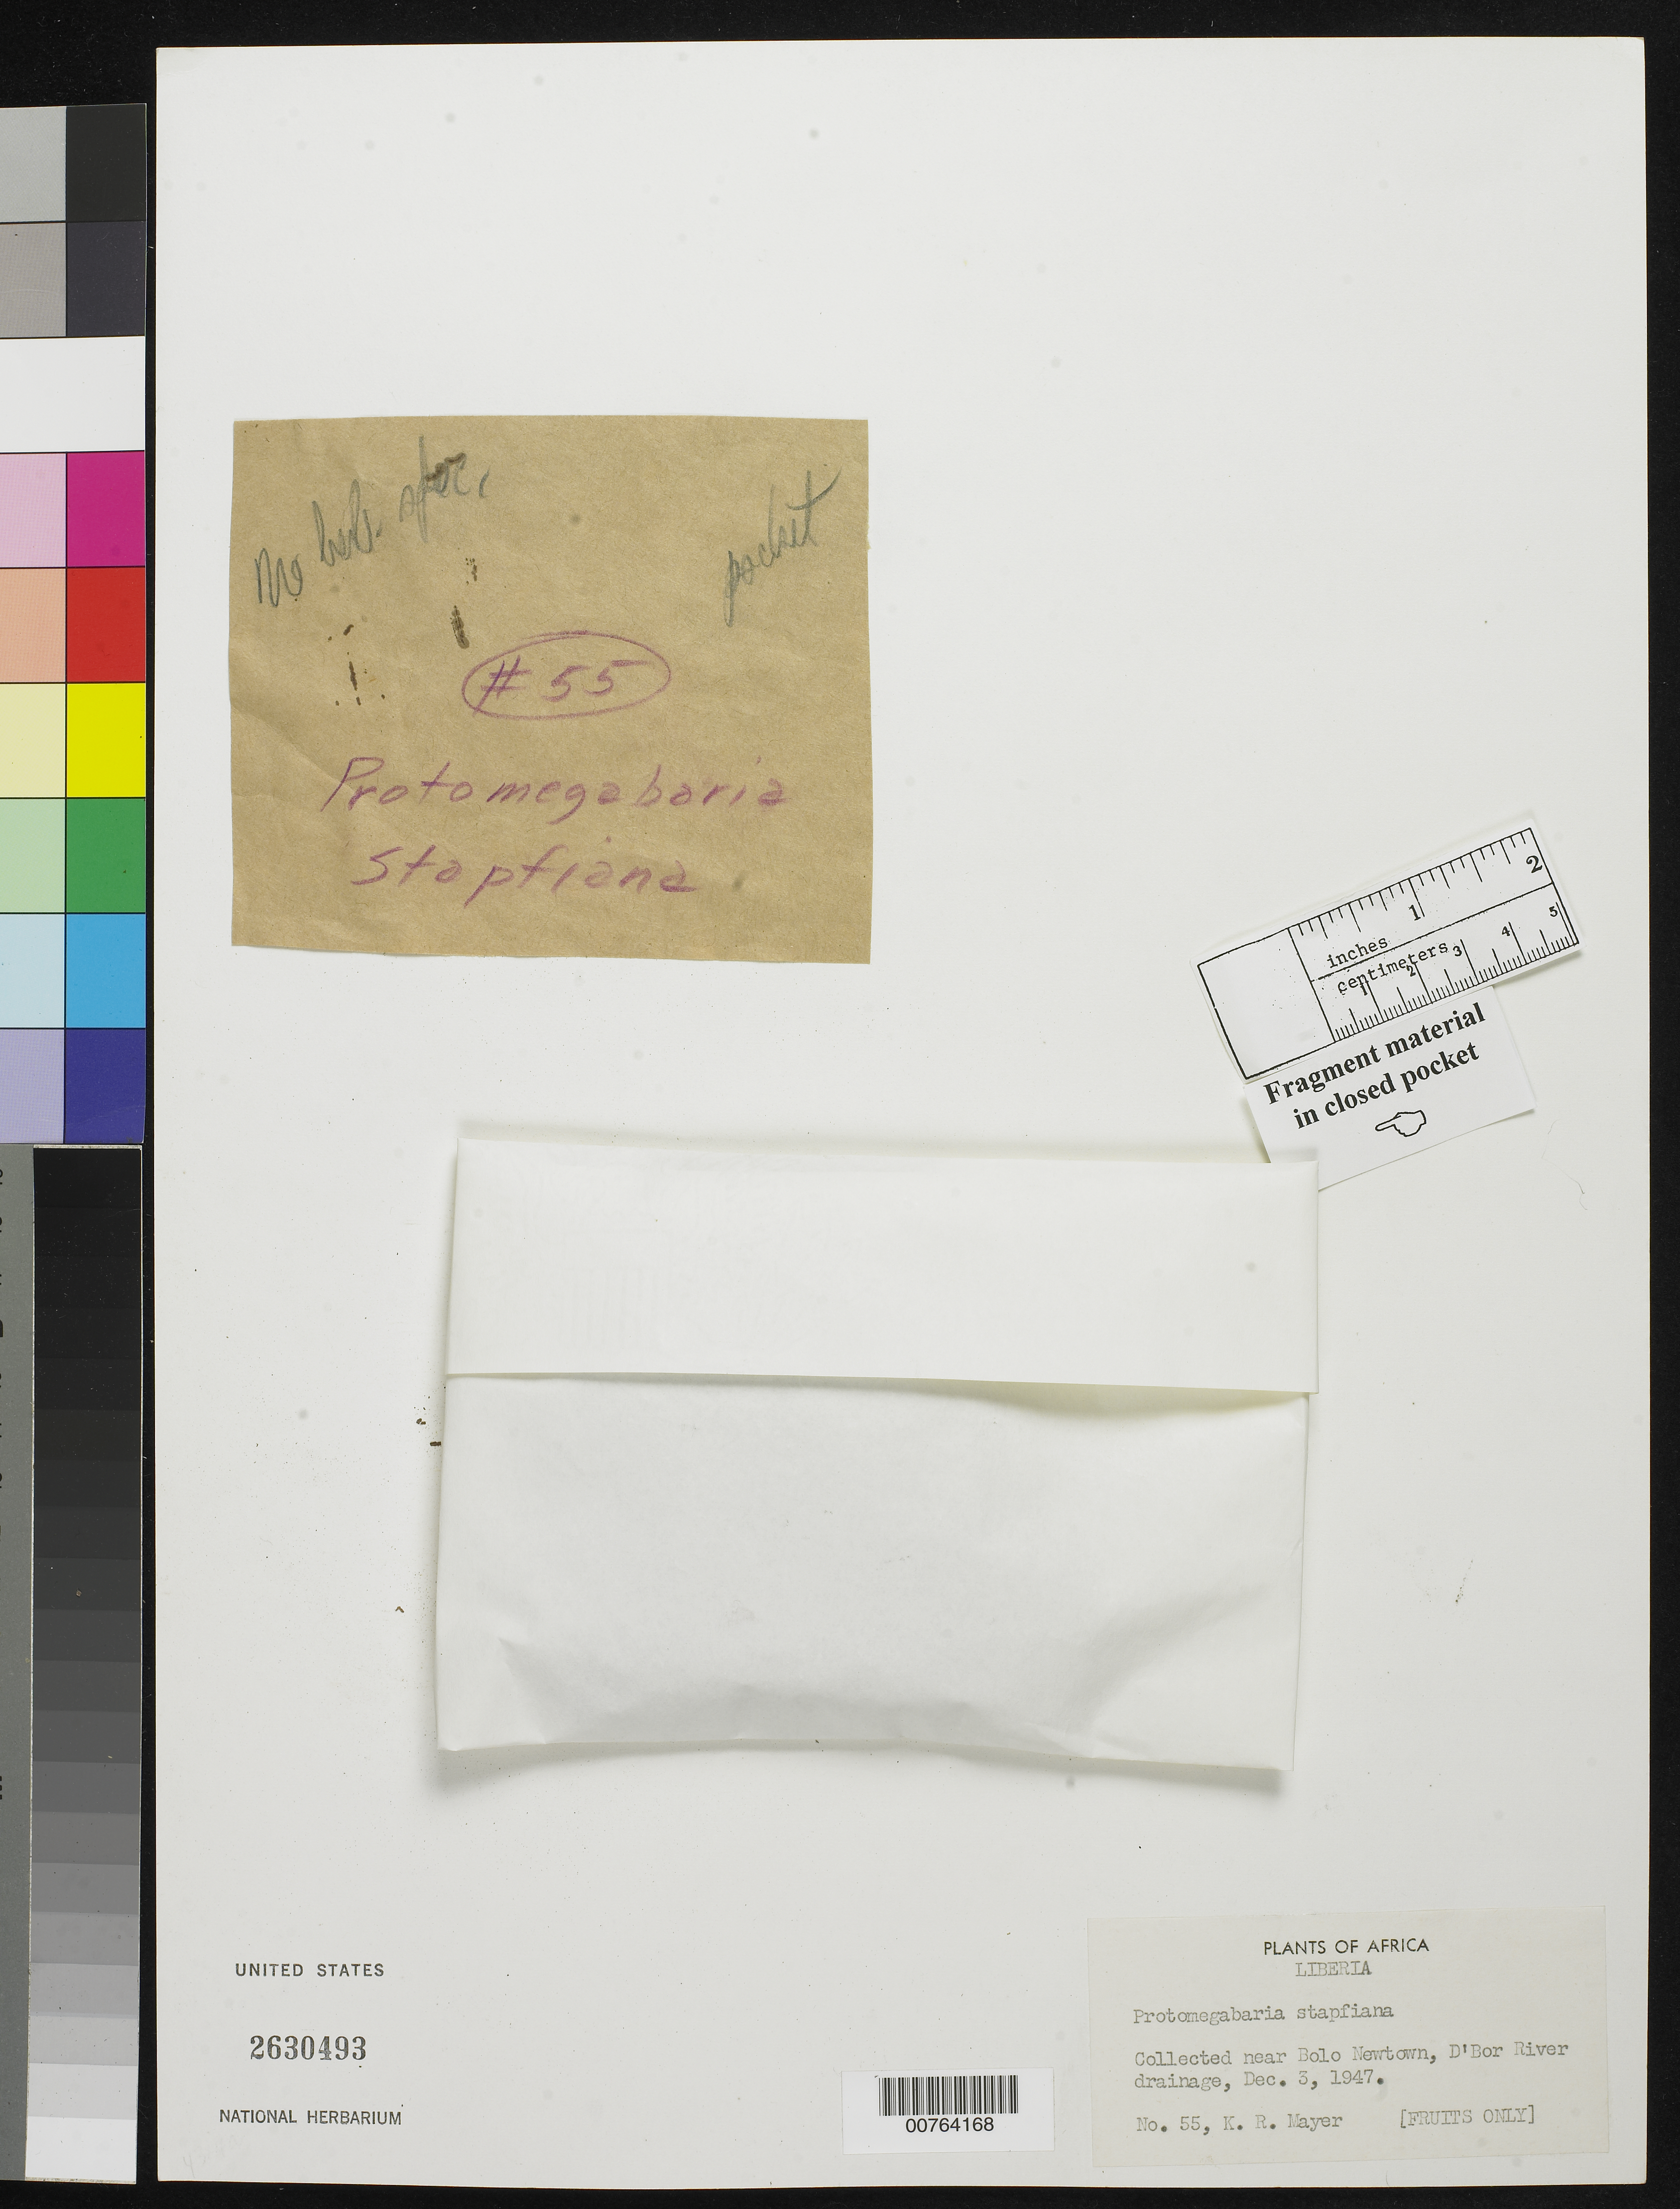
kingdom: Plantae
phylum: Tracheophyta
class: Magnoliopsida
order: Malpighiales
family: Phyllanthaceae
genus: Protomegabaria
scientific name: Protomegabaria stapfiana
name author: (Beills) Hutch.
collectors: K. R. Mayer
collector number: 55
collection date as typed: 5 Dec 1947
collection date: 1947-12-05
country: Liberia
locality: D'Bor River drainage, near Bolo Newtown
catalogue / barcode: US 2630493